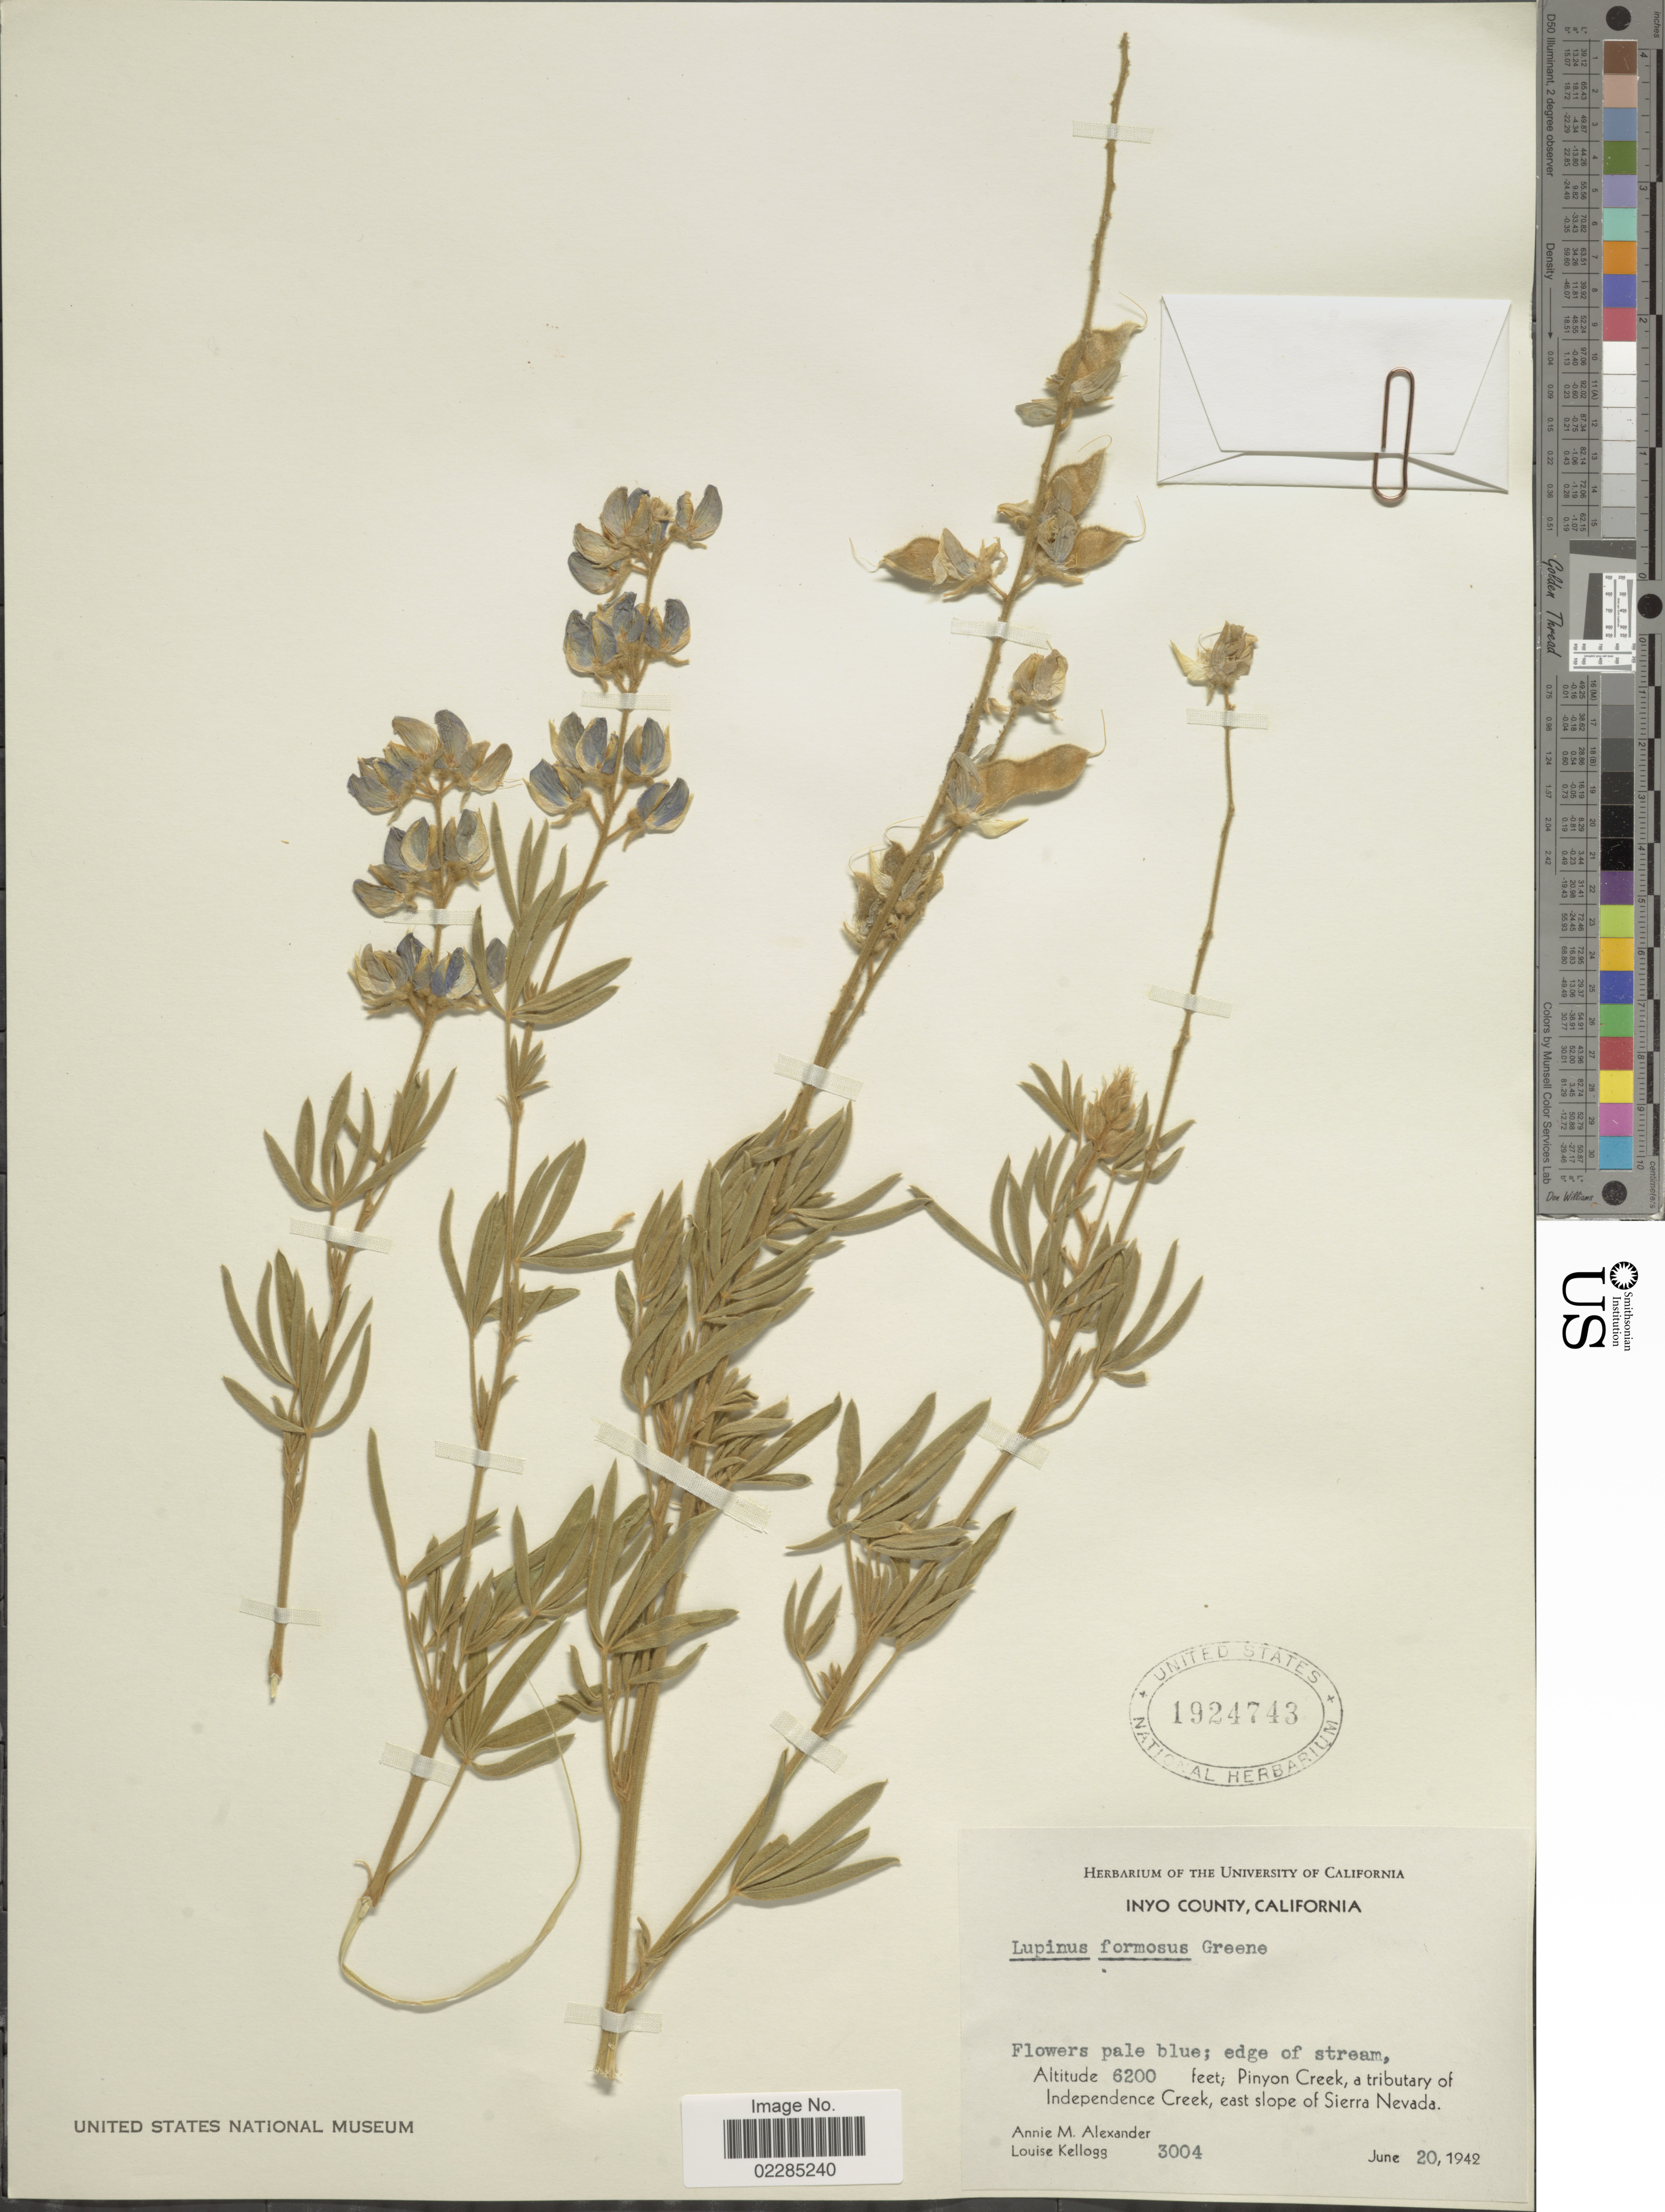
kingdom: Plantae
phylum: Tracheophyta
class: Magnoliopsida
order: Fabales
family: Fabaceae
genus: Lupinus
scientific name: Lupinus formosus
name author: Greene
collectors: A. M. Alexander & L. Kellogg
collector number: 3004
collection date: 1942-06-20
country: United States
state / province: California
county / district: Inyo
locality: Inyo County. Pinyon Creek, a tributary of Independence Creek, east slope of Sierra Nevada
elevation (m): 1890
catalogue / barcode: US 1924743